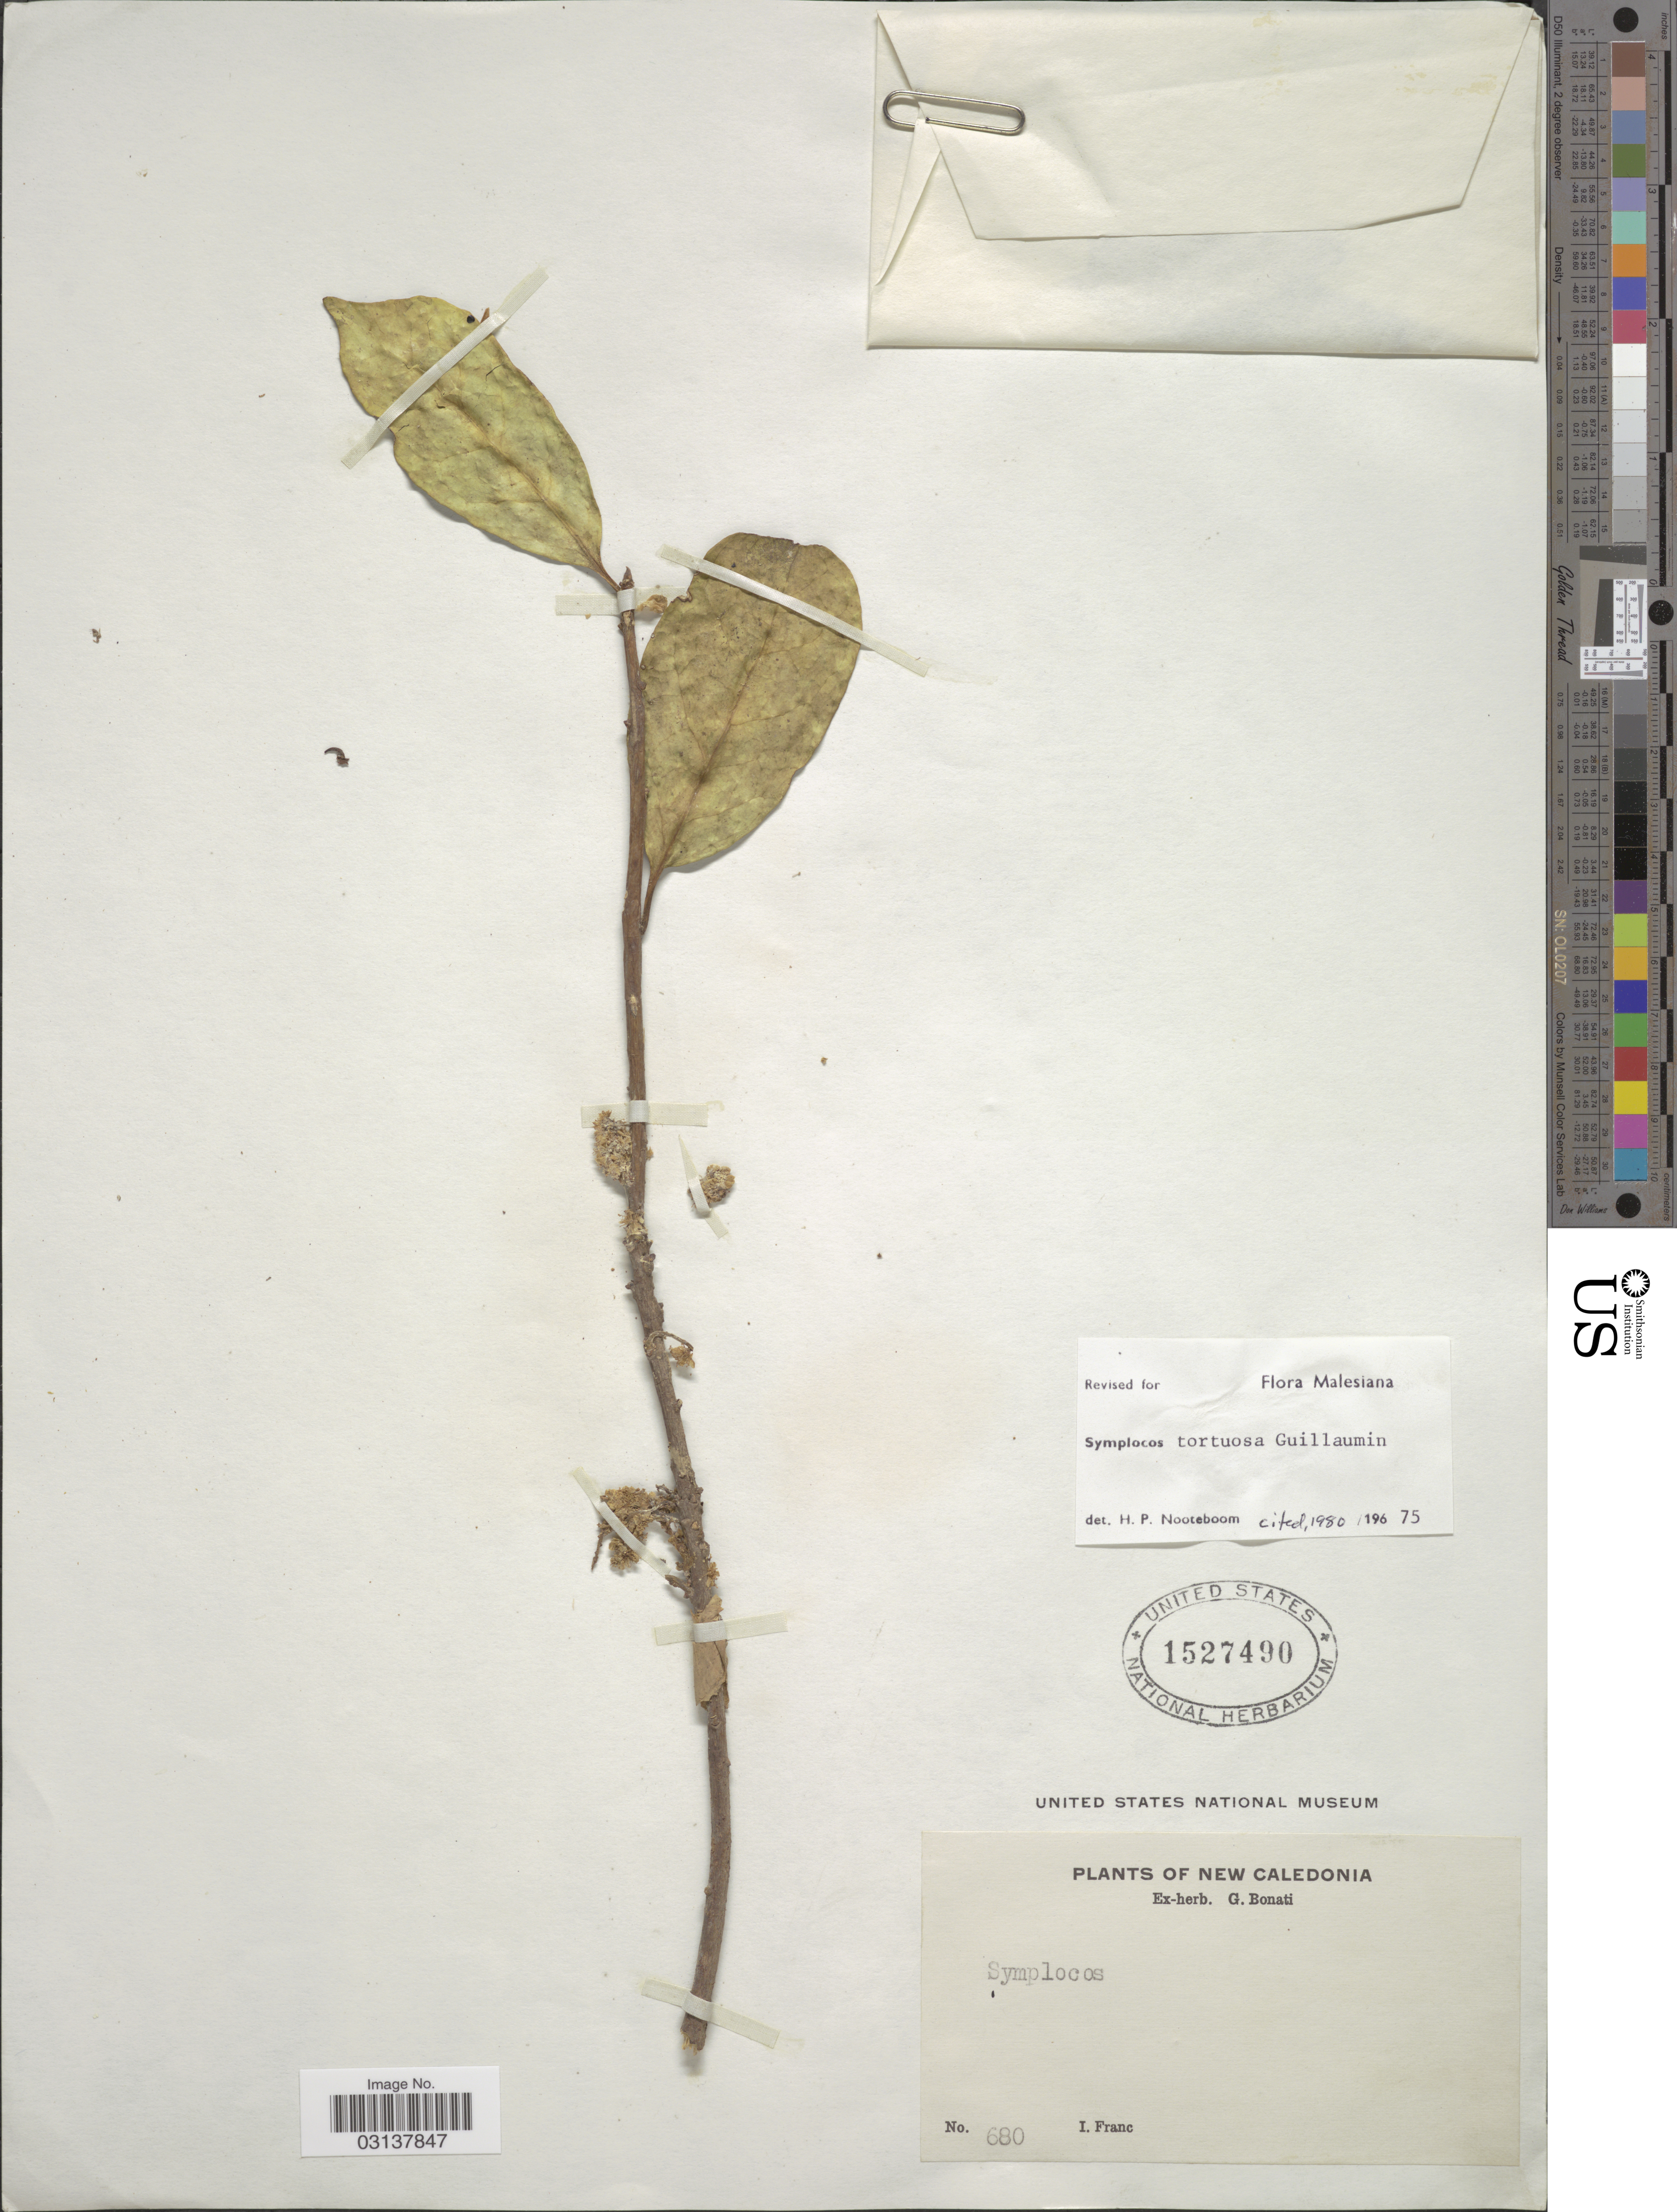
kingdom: Plantae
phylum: Tracheophyta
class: Magnoliopsida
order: Ericales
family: Symplocaceae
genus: Symplocos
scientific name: Symplocos tortuosa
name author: Vieill. ex Guillaumin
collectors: I. Franc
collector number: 680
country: New Caledonia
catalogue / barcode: US 1527490